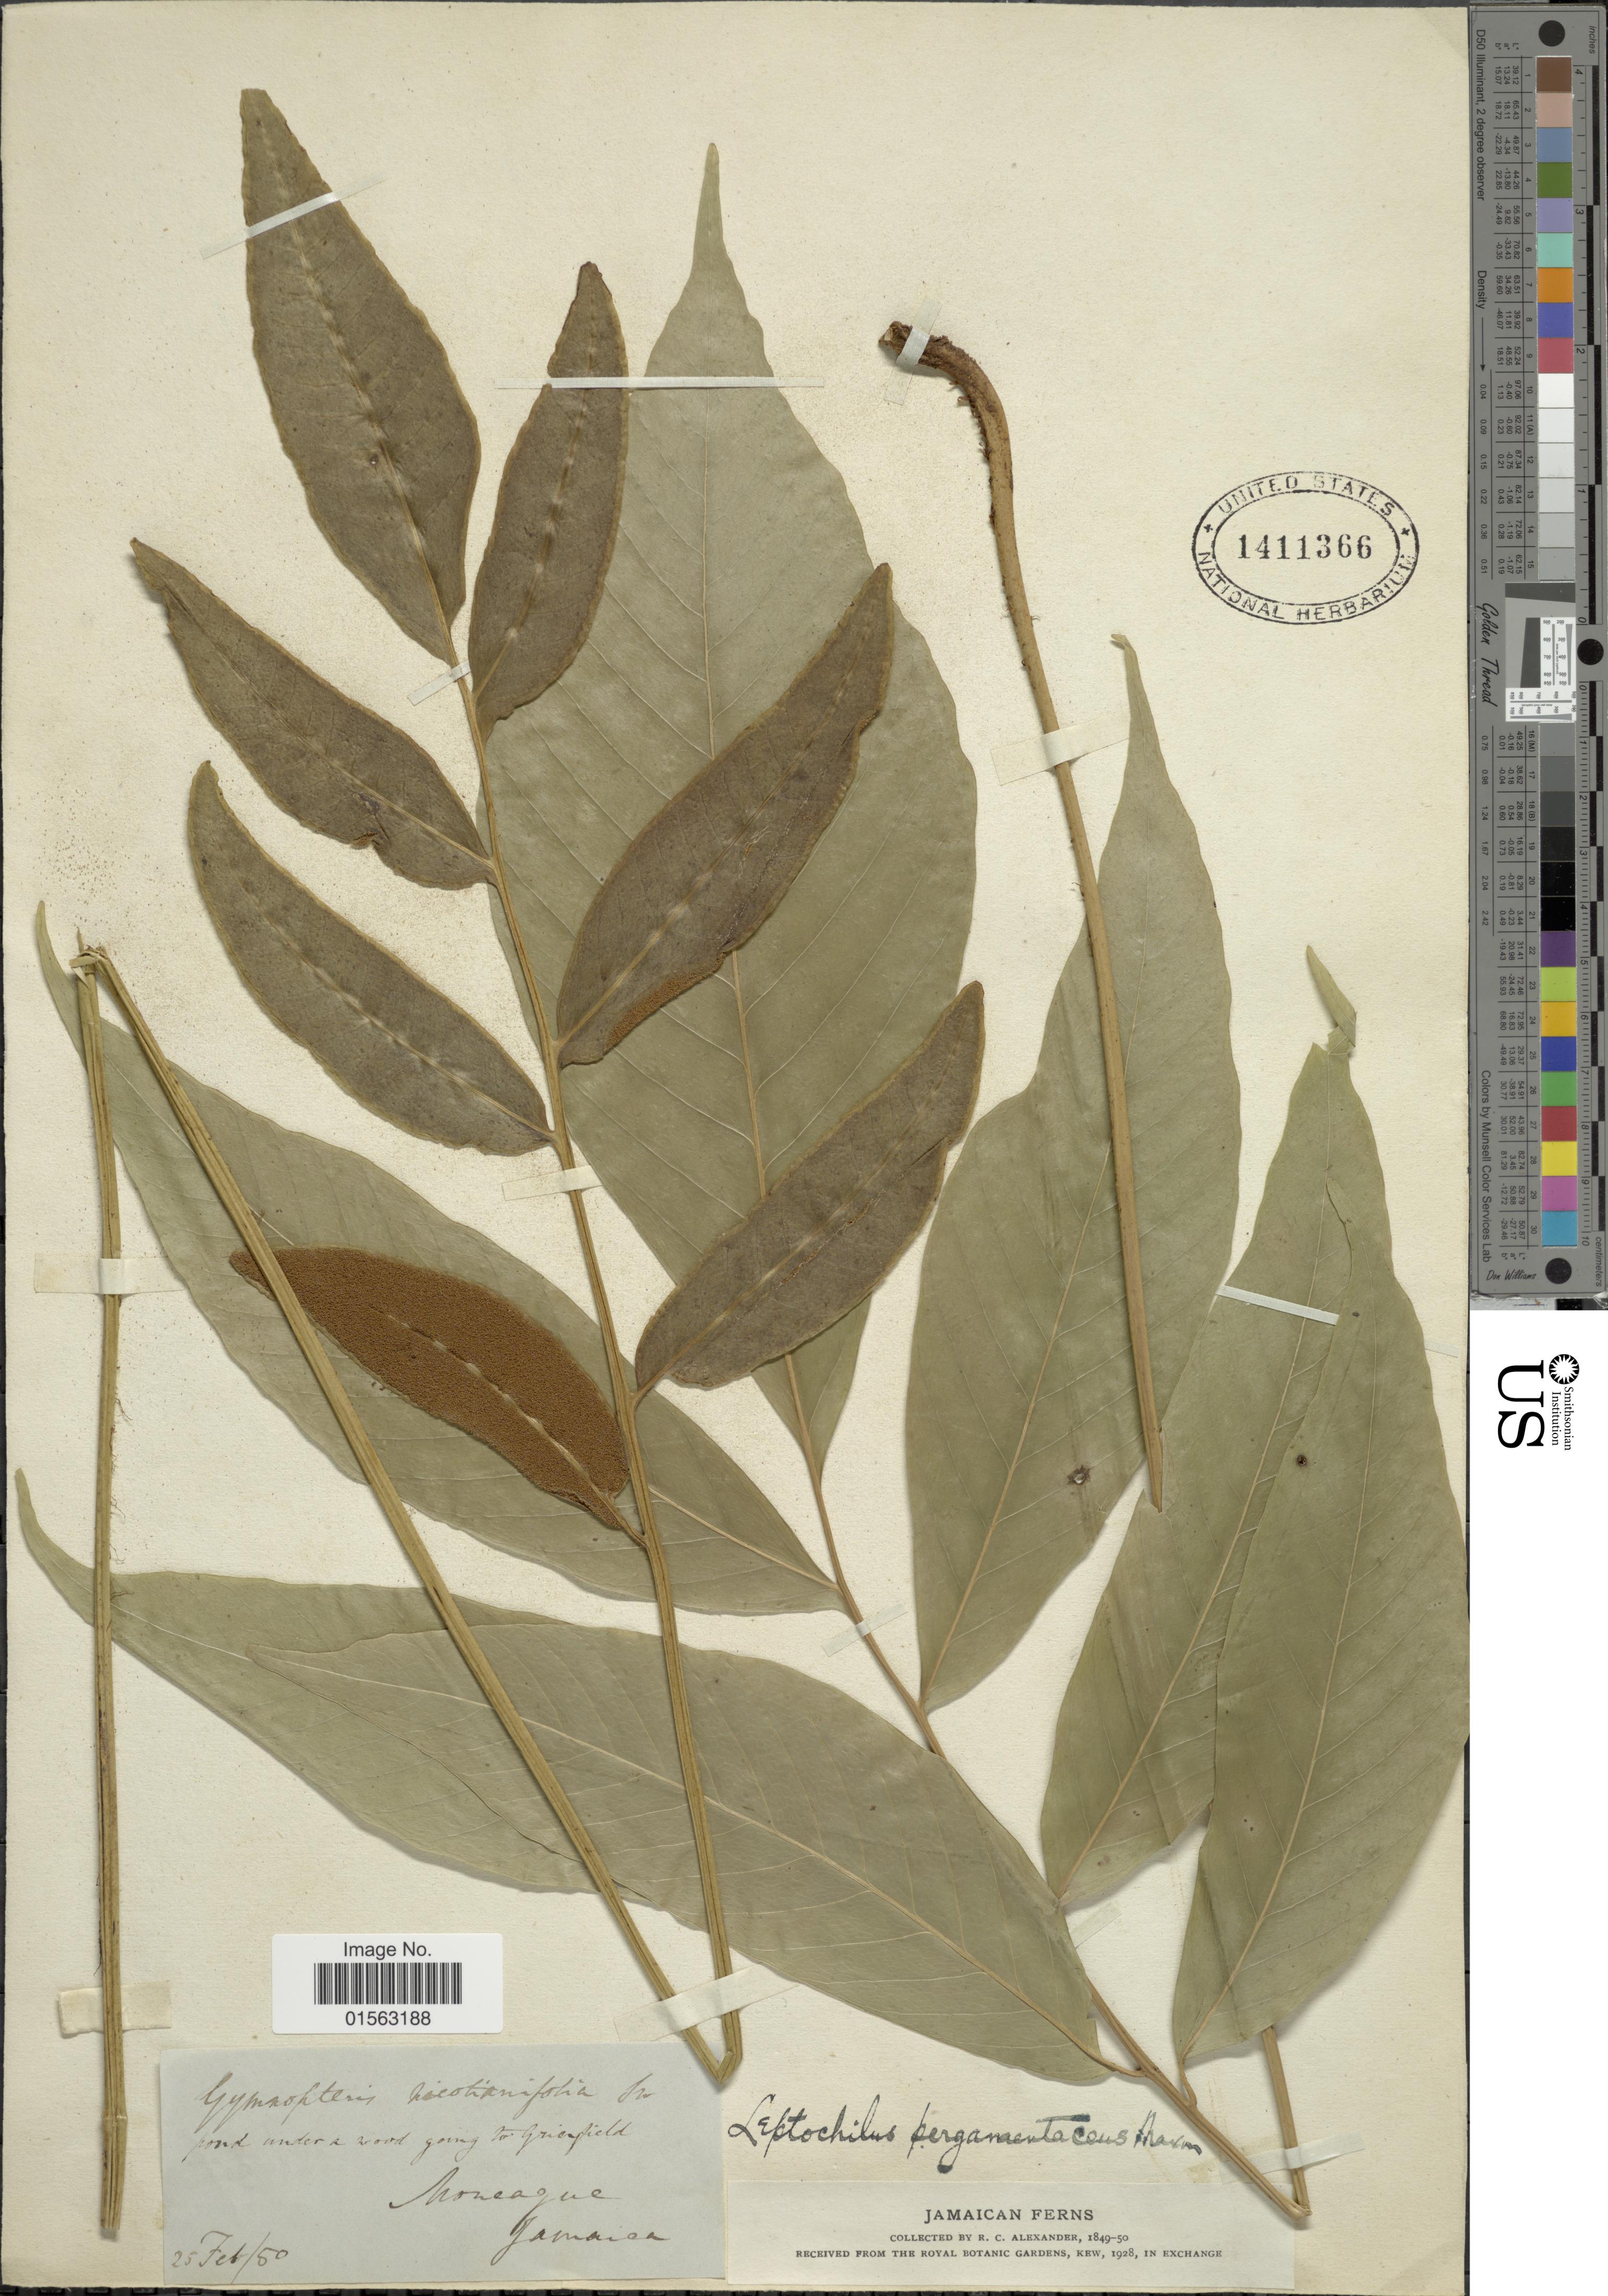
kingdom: Plantae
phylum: Tracheophyta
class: Polypodiopsida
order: Polypodiales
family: Dryopteridaceae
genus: Mickelia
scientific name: Mickelia pergamentacea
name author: (Maxon) R.C. Moran et al.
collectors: R. C. Alexander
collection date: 1950-02-25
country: Jamaica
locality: Moneague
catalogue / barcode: US 1411366